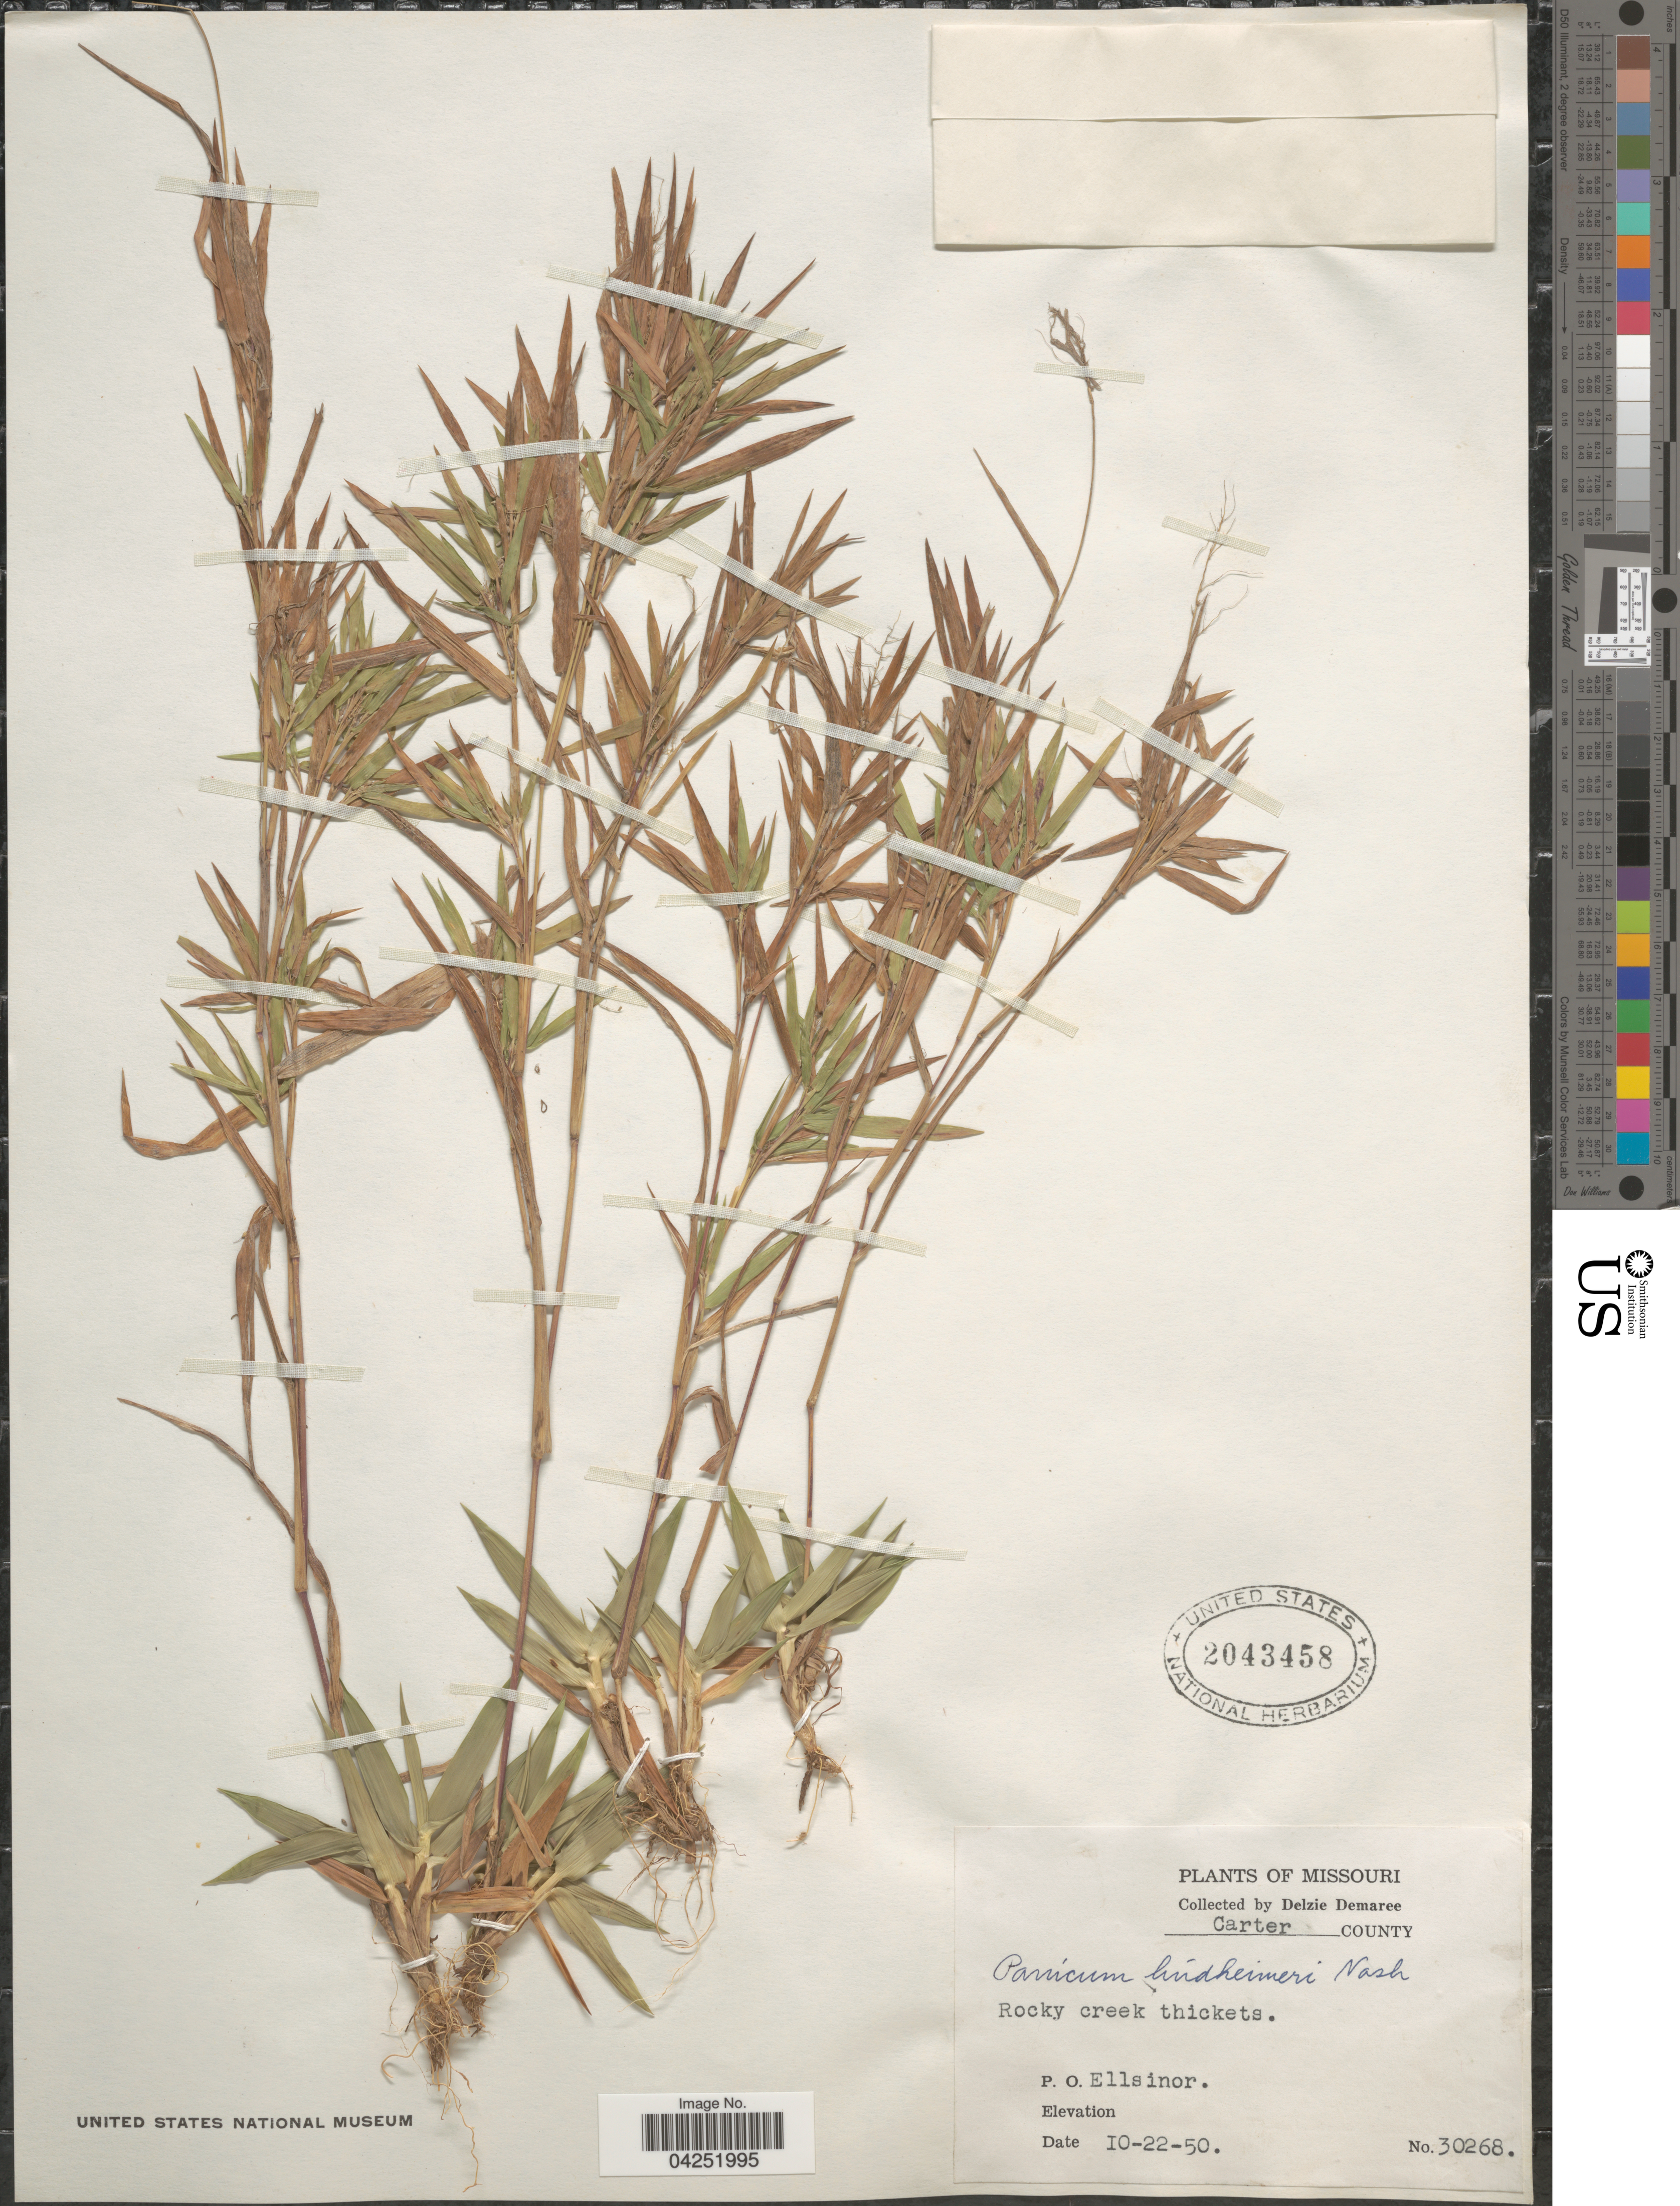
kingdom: Plantae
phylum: Tracheophyta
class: Liliopsida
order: Poales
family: Poaceae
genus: Dichanthelium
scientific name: Dichanthelium acuminatum var. lindheimeri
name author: (Nash) Gould & C.A. Clark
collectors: D. Demaree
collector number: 30268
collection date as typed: Transcribed d/m/y: 22/10/50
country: United States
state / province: Missouri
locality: Carter County. Rocky creek thickets. P. O. Ellsinor.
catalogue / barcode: US 2043458